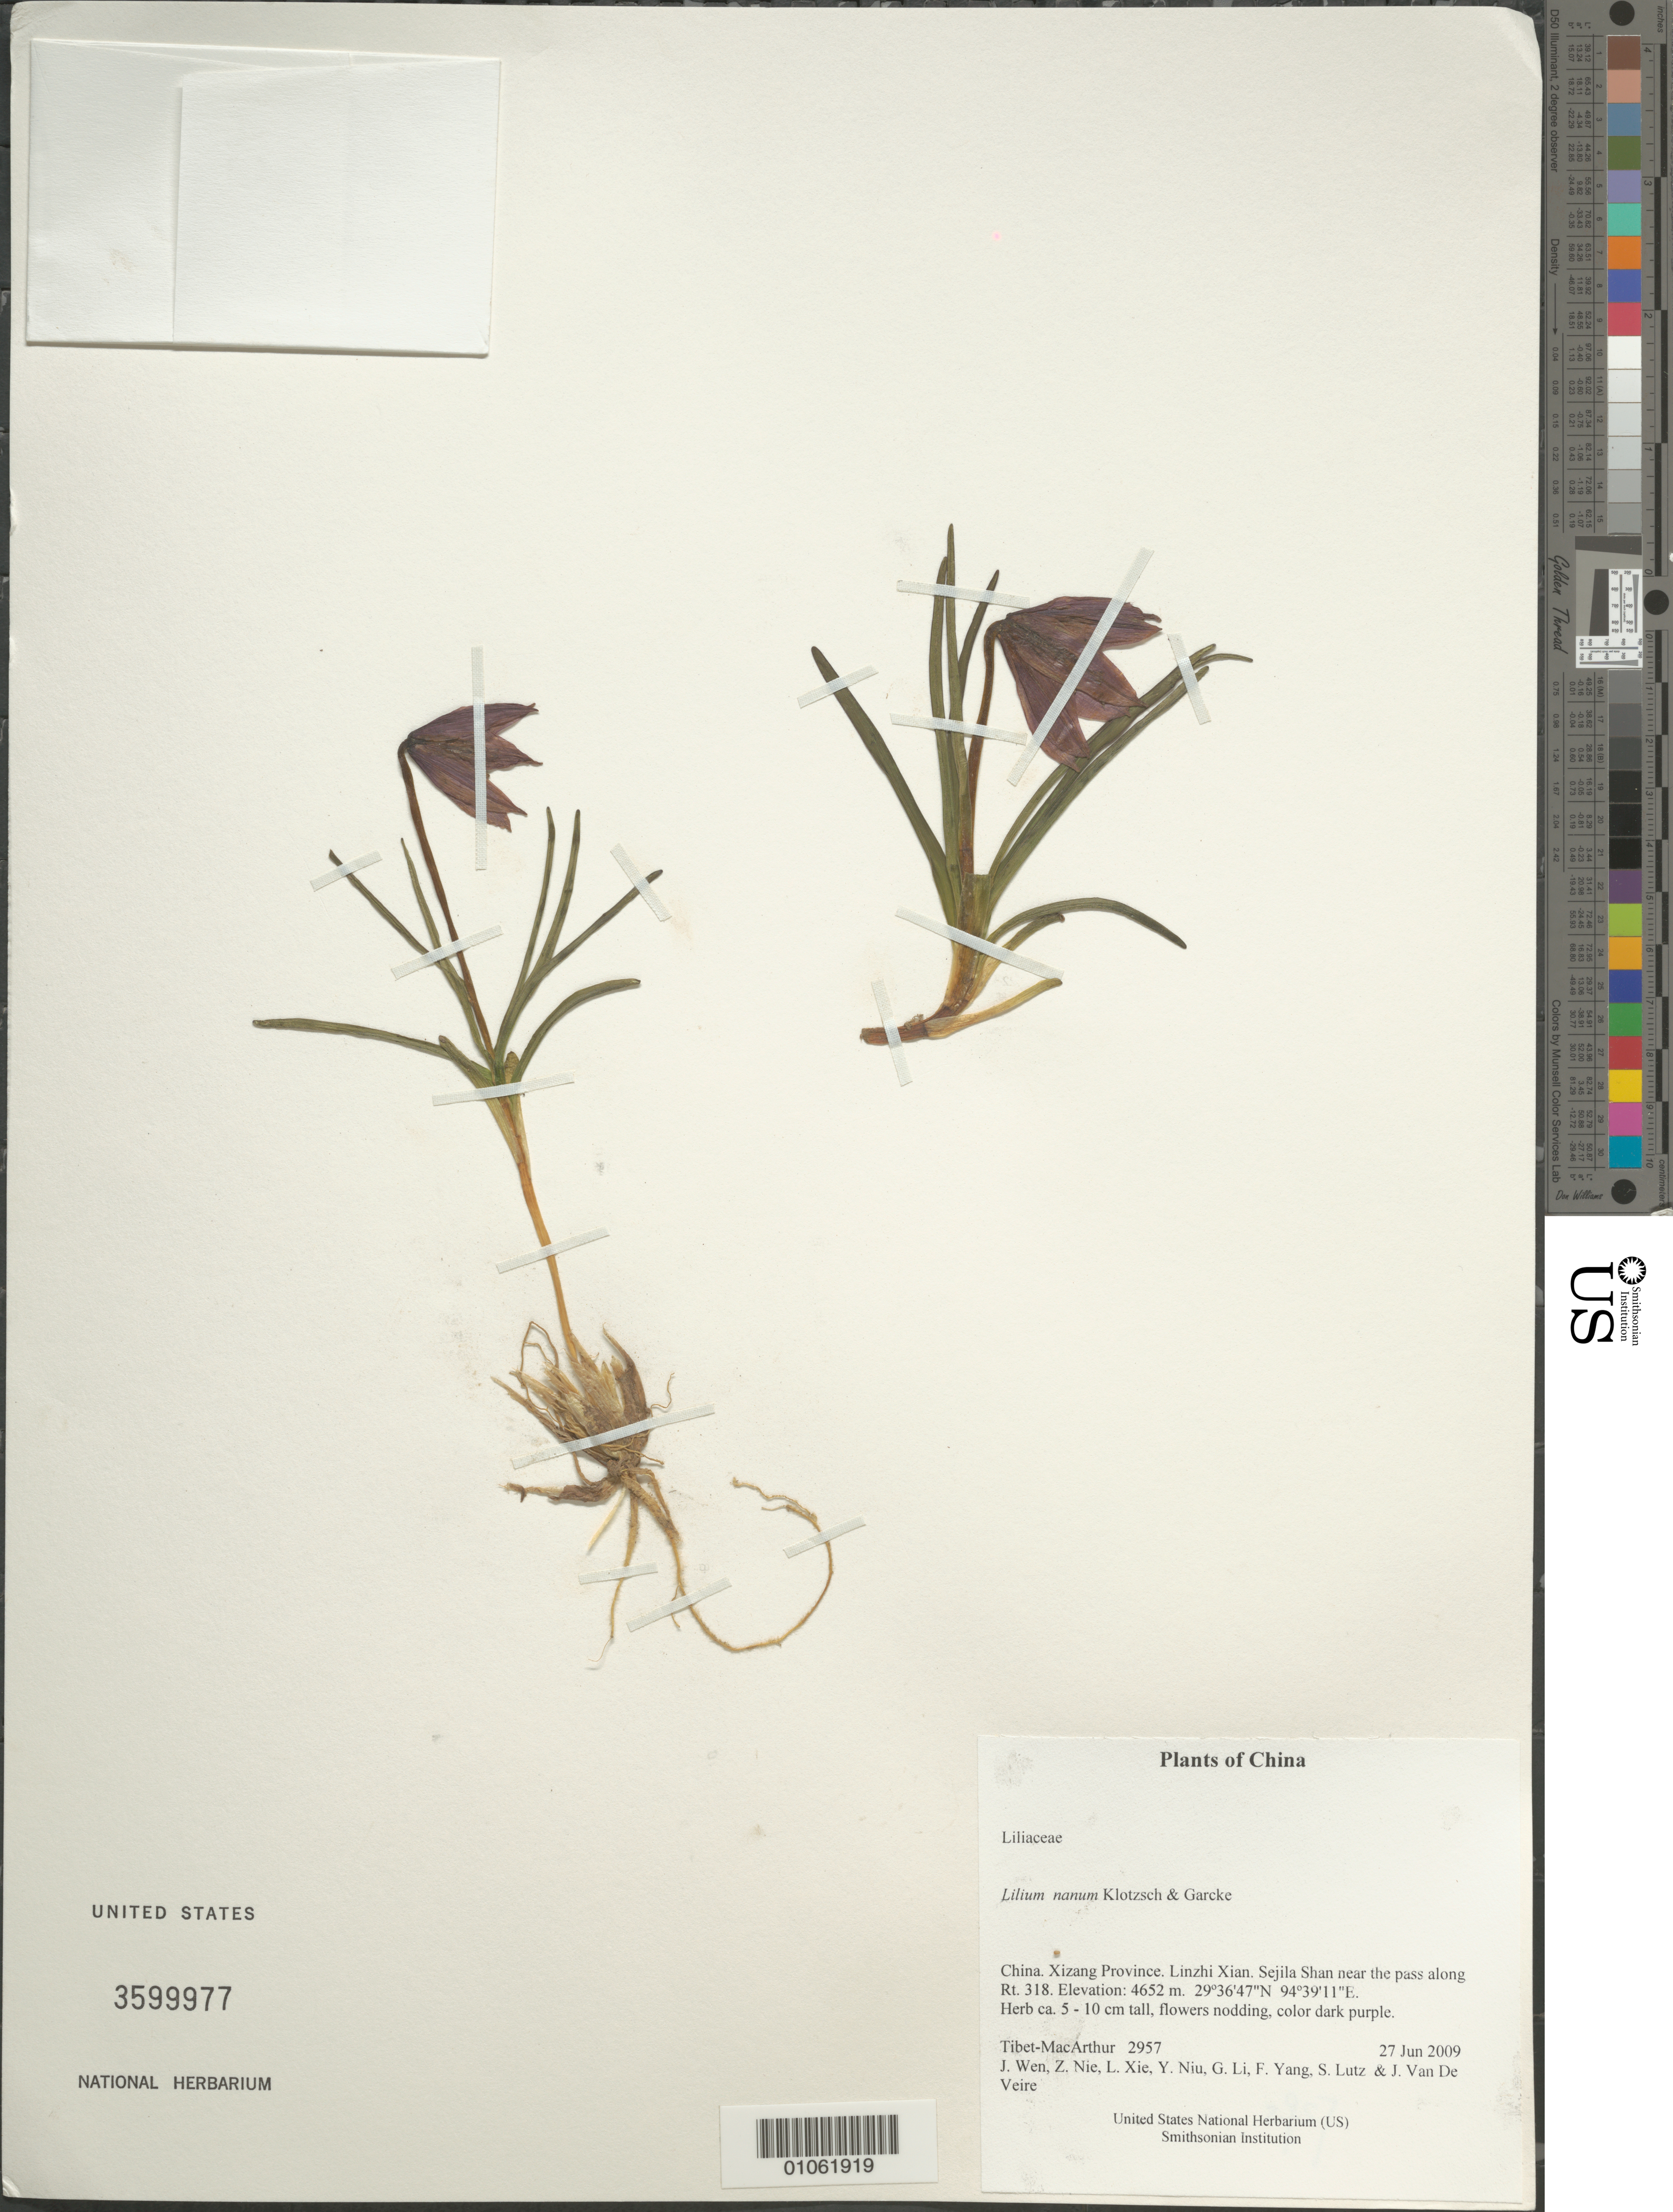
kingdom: Plantae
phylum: Tracheophyta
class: Liliopsida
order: Liliales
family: Liliaceae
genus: Lilium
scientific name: Lilium nanum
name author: Klotzsch & Garcke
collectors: Tibet-MacArthur, J. Wen, Z. Nie, L. Xie, Y. Niu, G. Li, F. Yang, S. Lutz & J. Van De Veire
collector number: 2957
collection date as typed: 27 Jun 2009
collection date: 2009-06-27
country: China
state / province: Xizang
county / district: Linzhi Xian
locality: Sejila Shan near the pass along Rt. 318.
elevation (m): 4652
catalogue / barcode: US 3599977